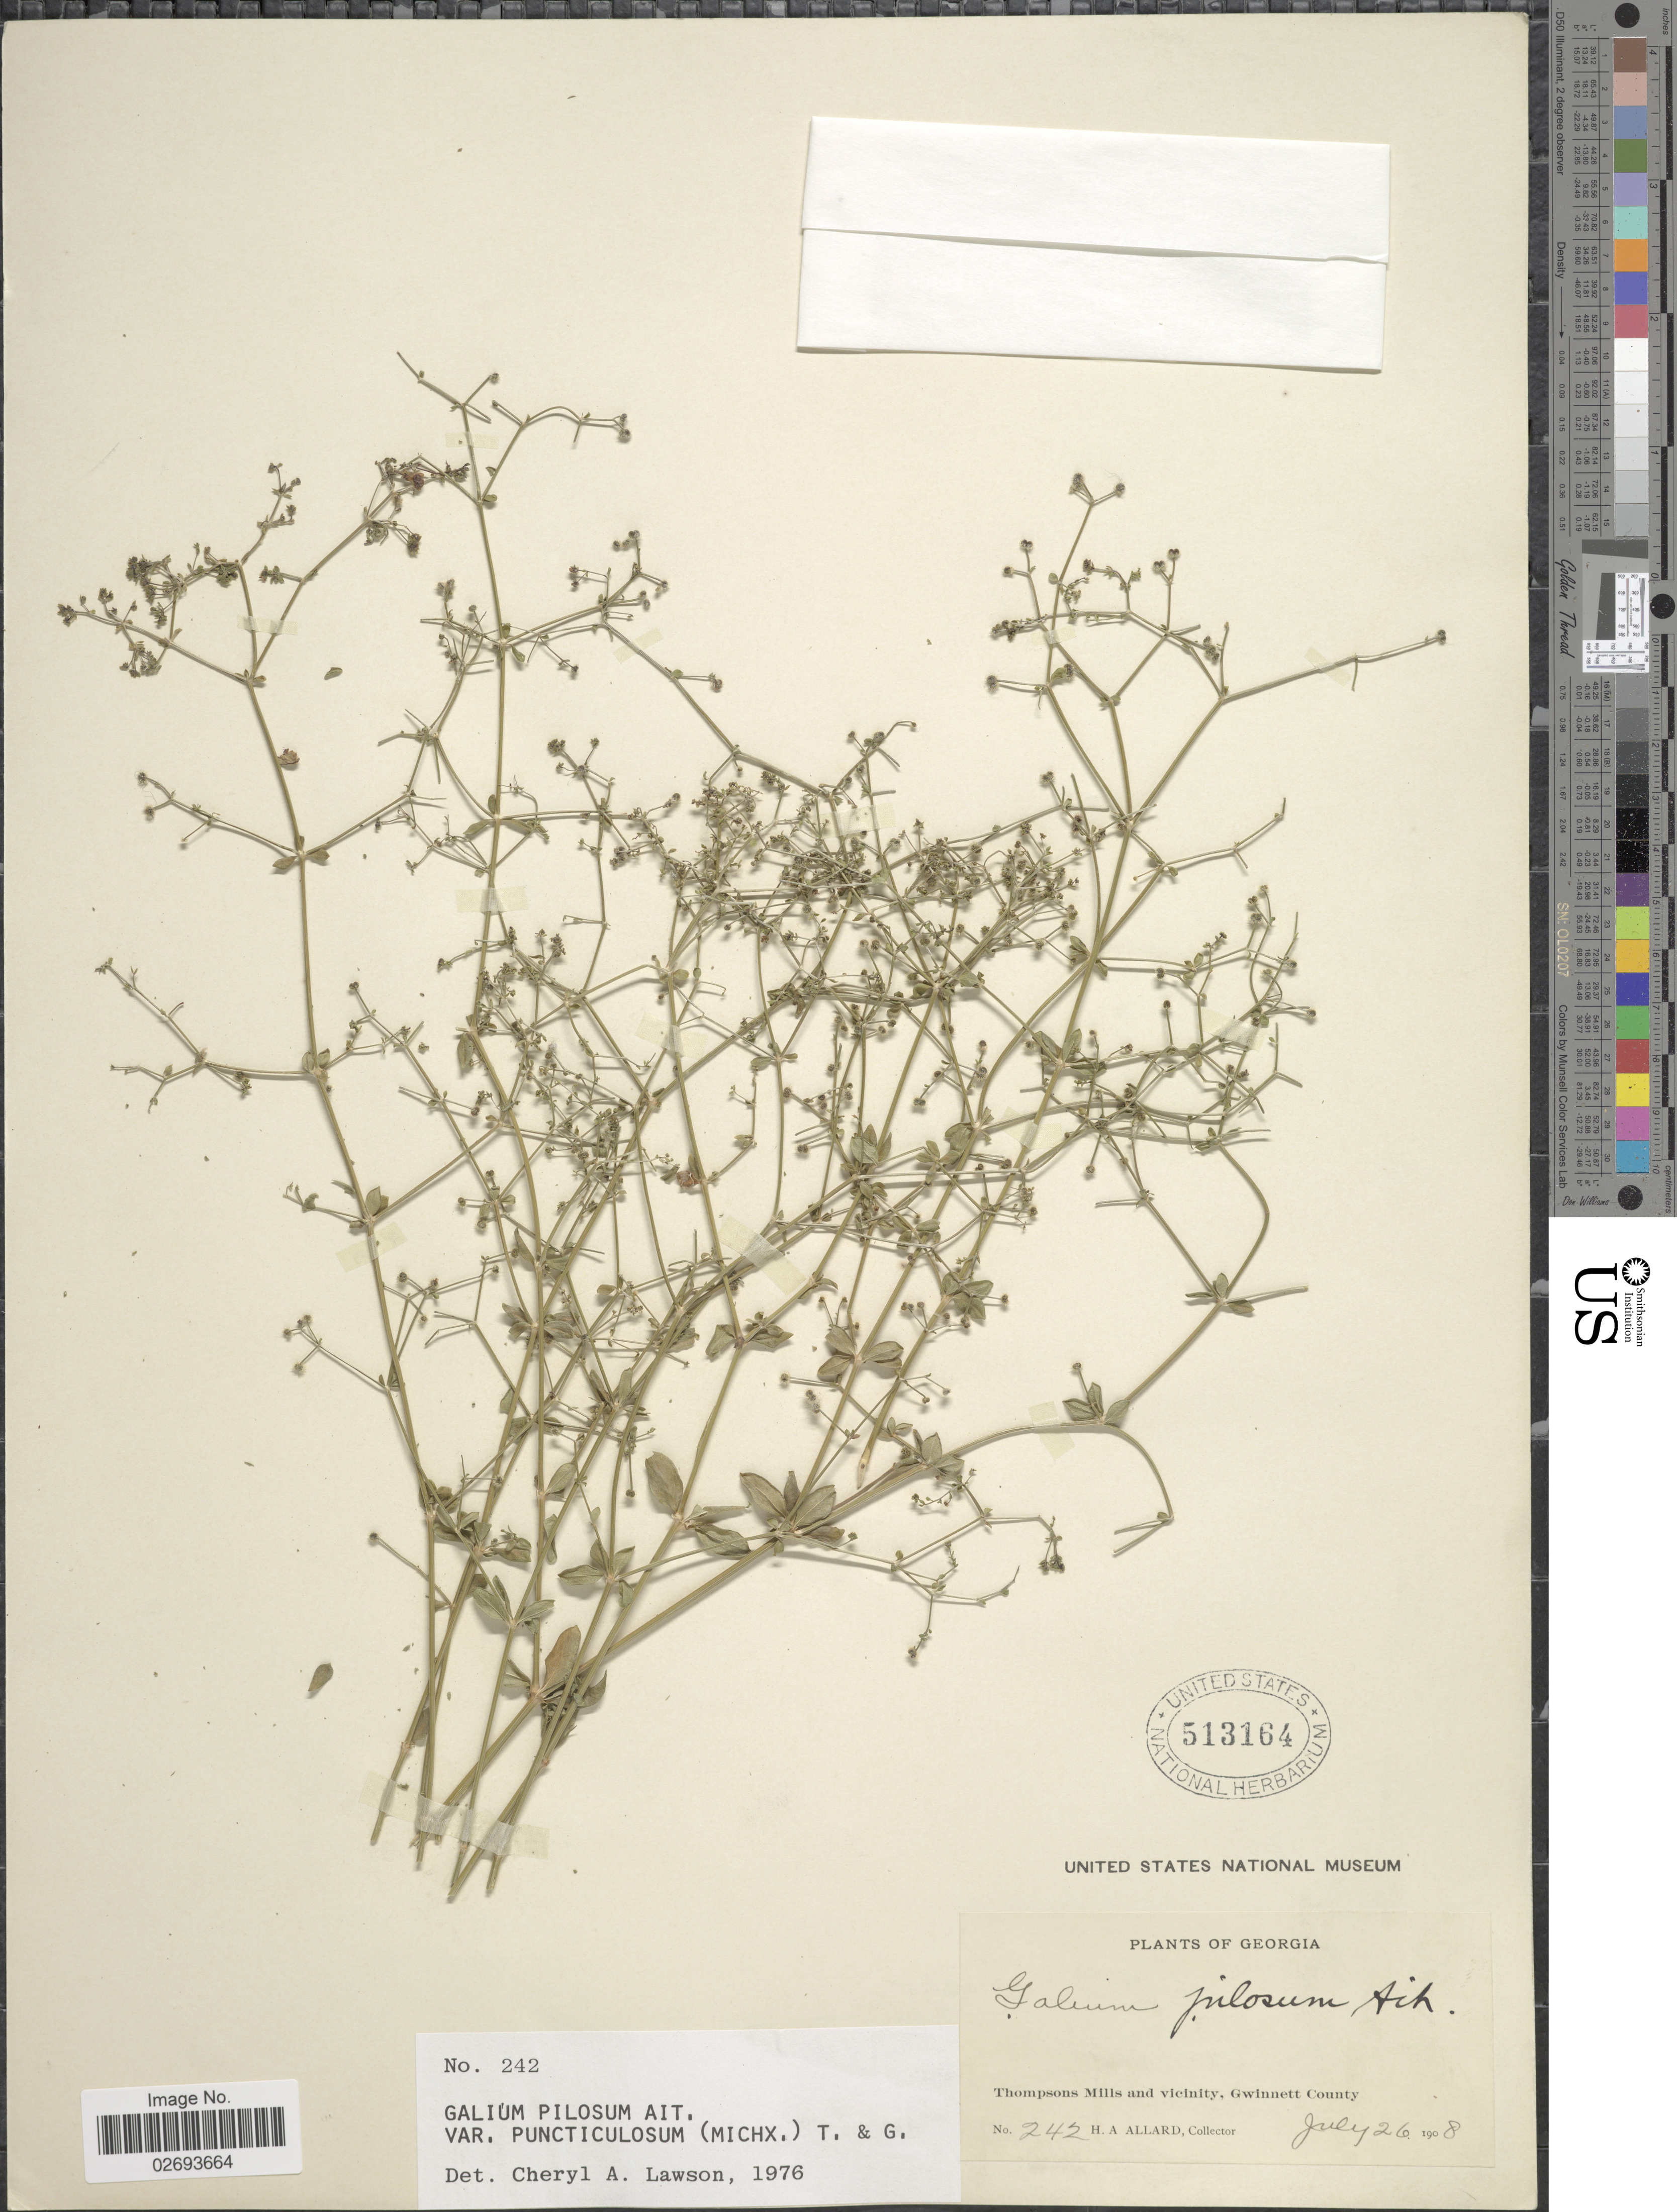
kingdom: Plantae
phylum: Tracheophyta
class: Magnoliopsida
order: Gentianales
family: Rubiaceae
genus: Galium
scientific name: Galium pilosum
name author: Aiton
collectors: H. A. Allard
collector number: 242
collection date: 1908-07-26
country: United States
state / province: Georgia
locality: Thompsons Mills, and vicinity, Gwinnett County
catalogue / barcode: US 513164